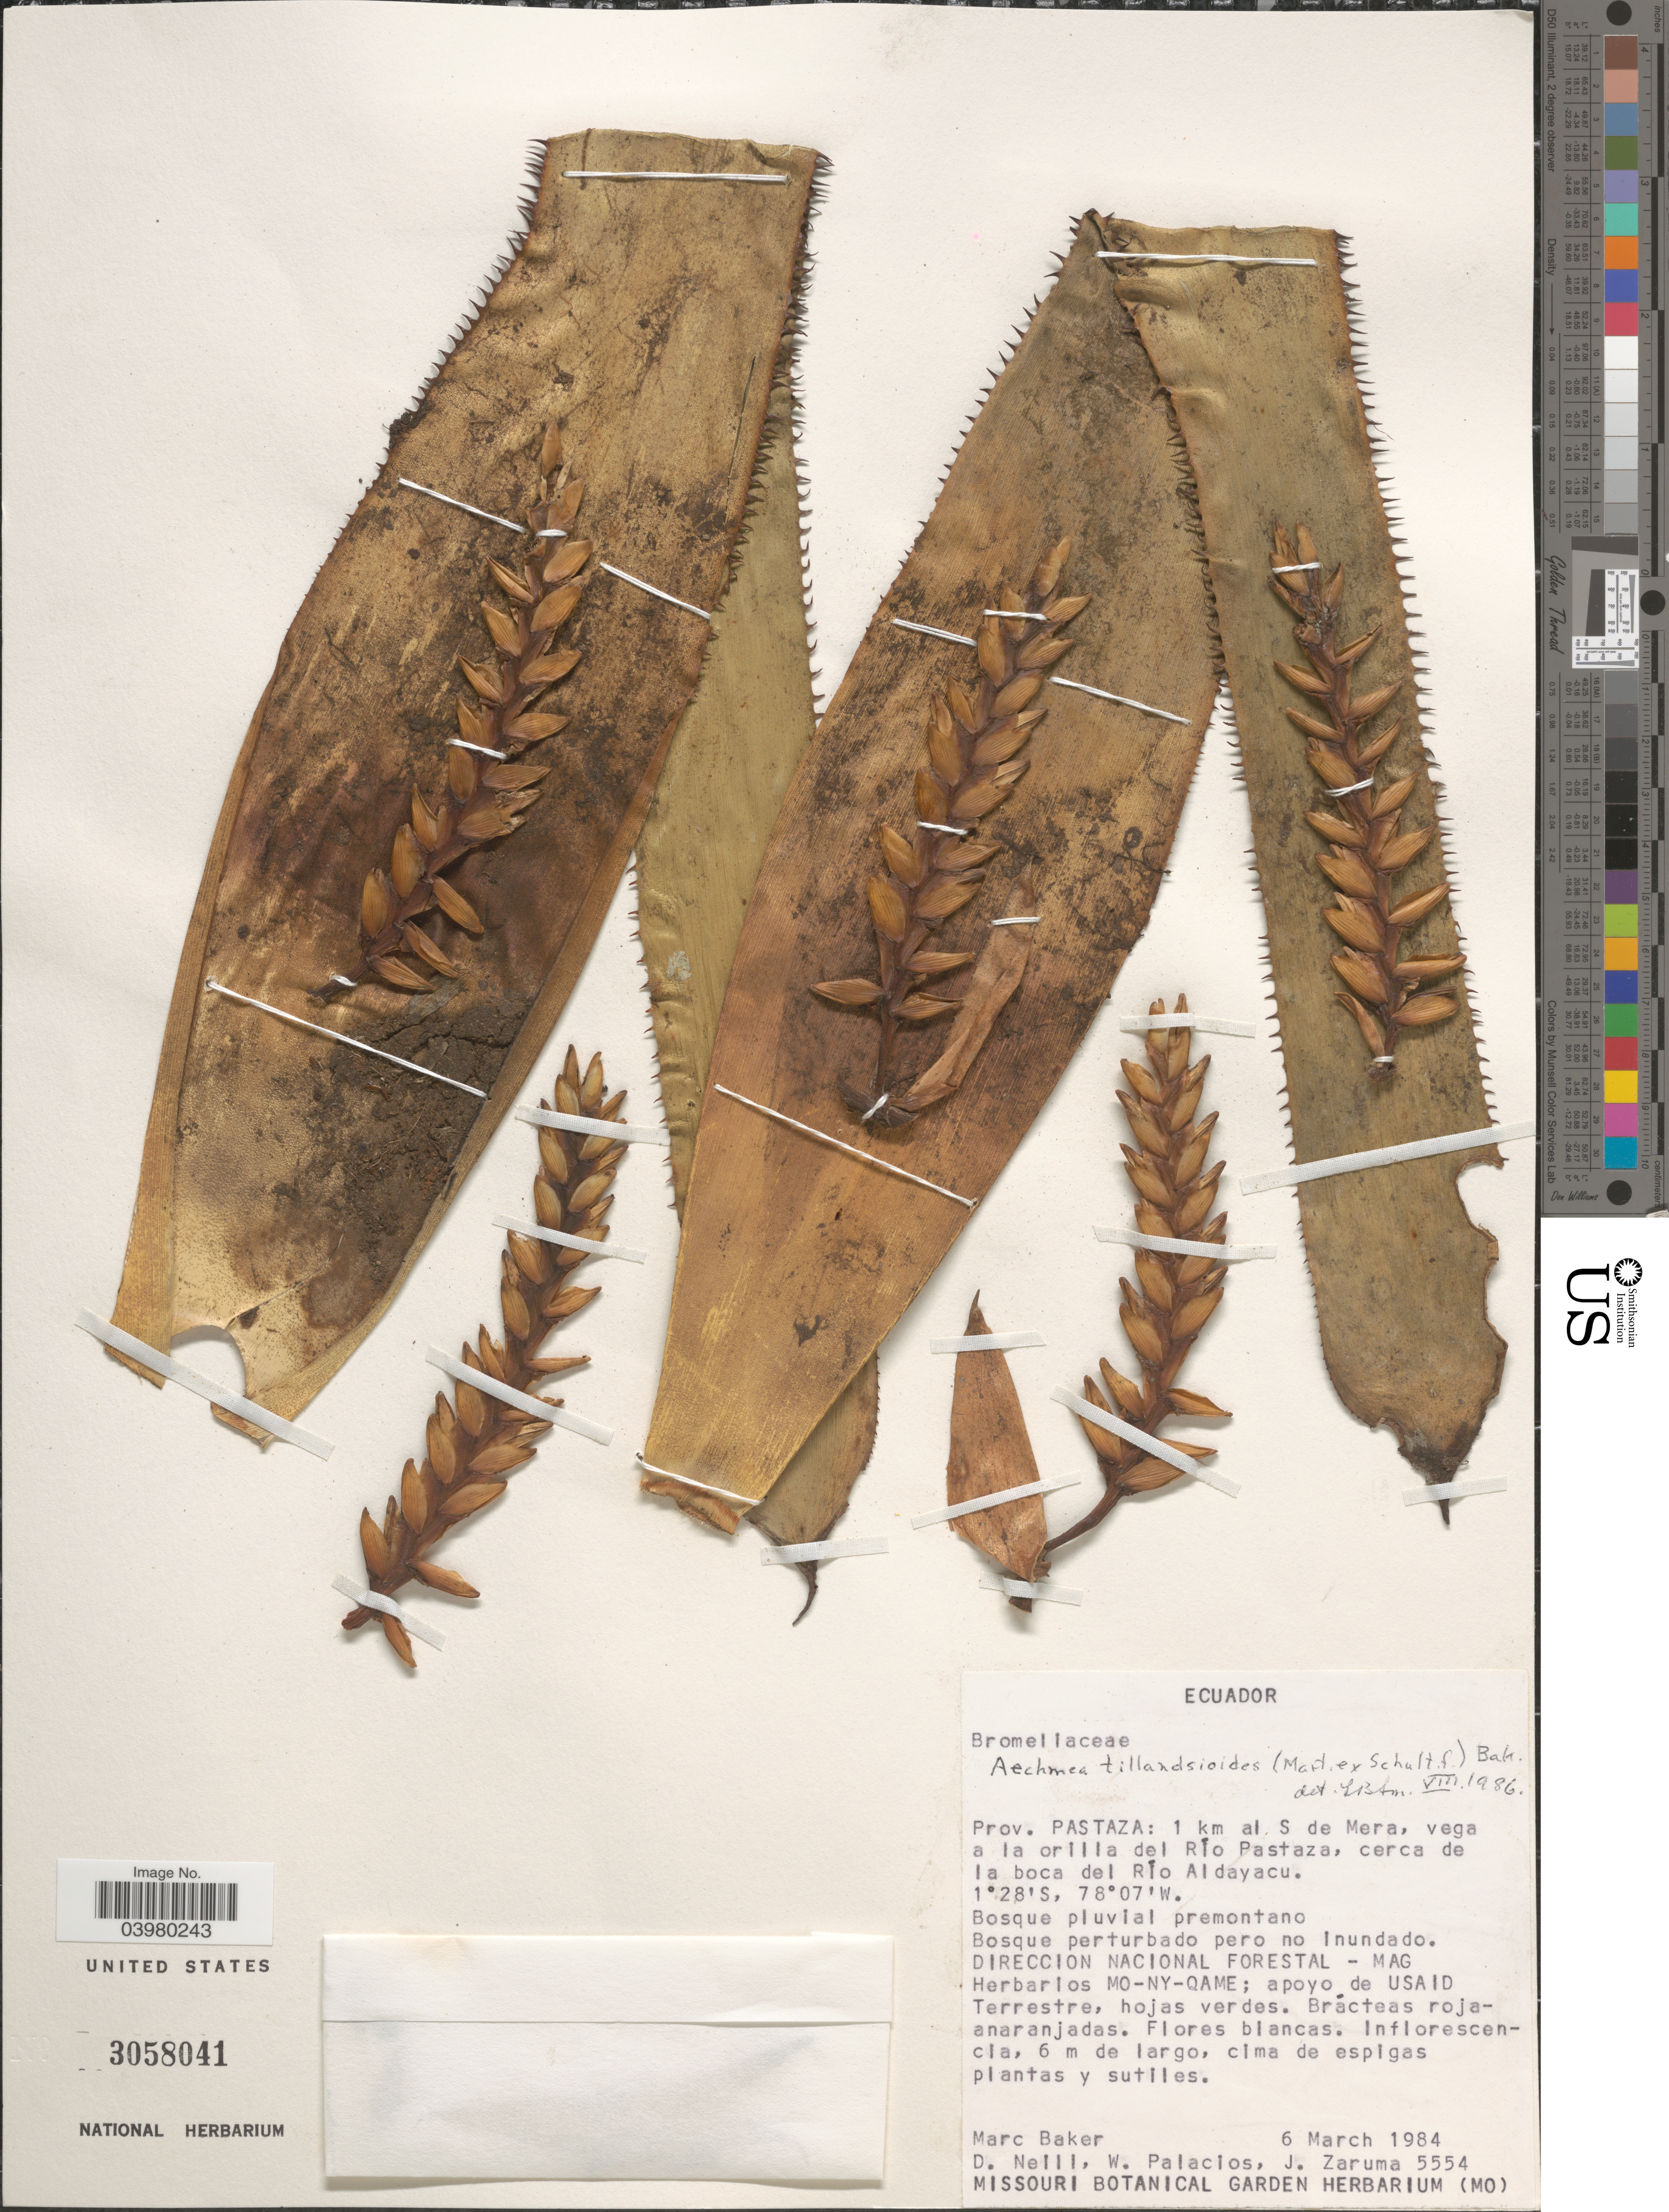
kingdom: Plantae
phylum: Tracheophyta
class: Liliopsida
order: Poales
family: Bromeliaceae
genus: Aechmea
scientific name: Aechmea tillandsioides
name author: (Mart. ex Schult. & Schult. f.) Baker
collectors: M. A. Baker, D. Neill, W. Palacios & J. Zaruma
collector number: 5554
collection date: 1984-03-06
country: Ecuador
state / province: Pastaza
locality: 1 km al S de Mera, vega a la orilla del Río Pastaza, cerca de la boca del Río Aldayacu.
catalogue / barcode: US 3058041